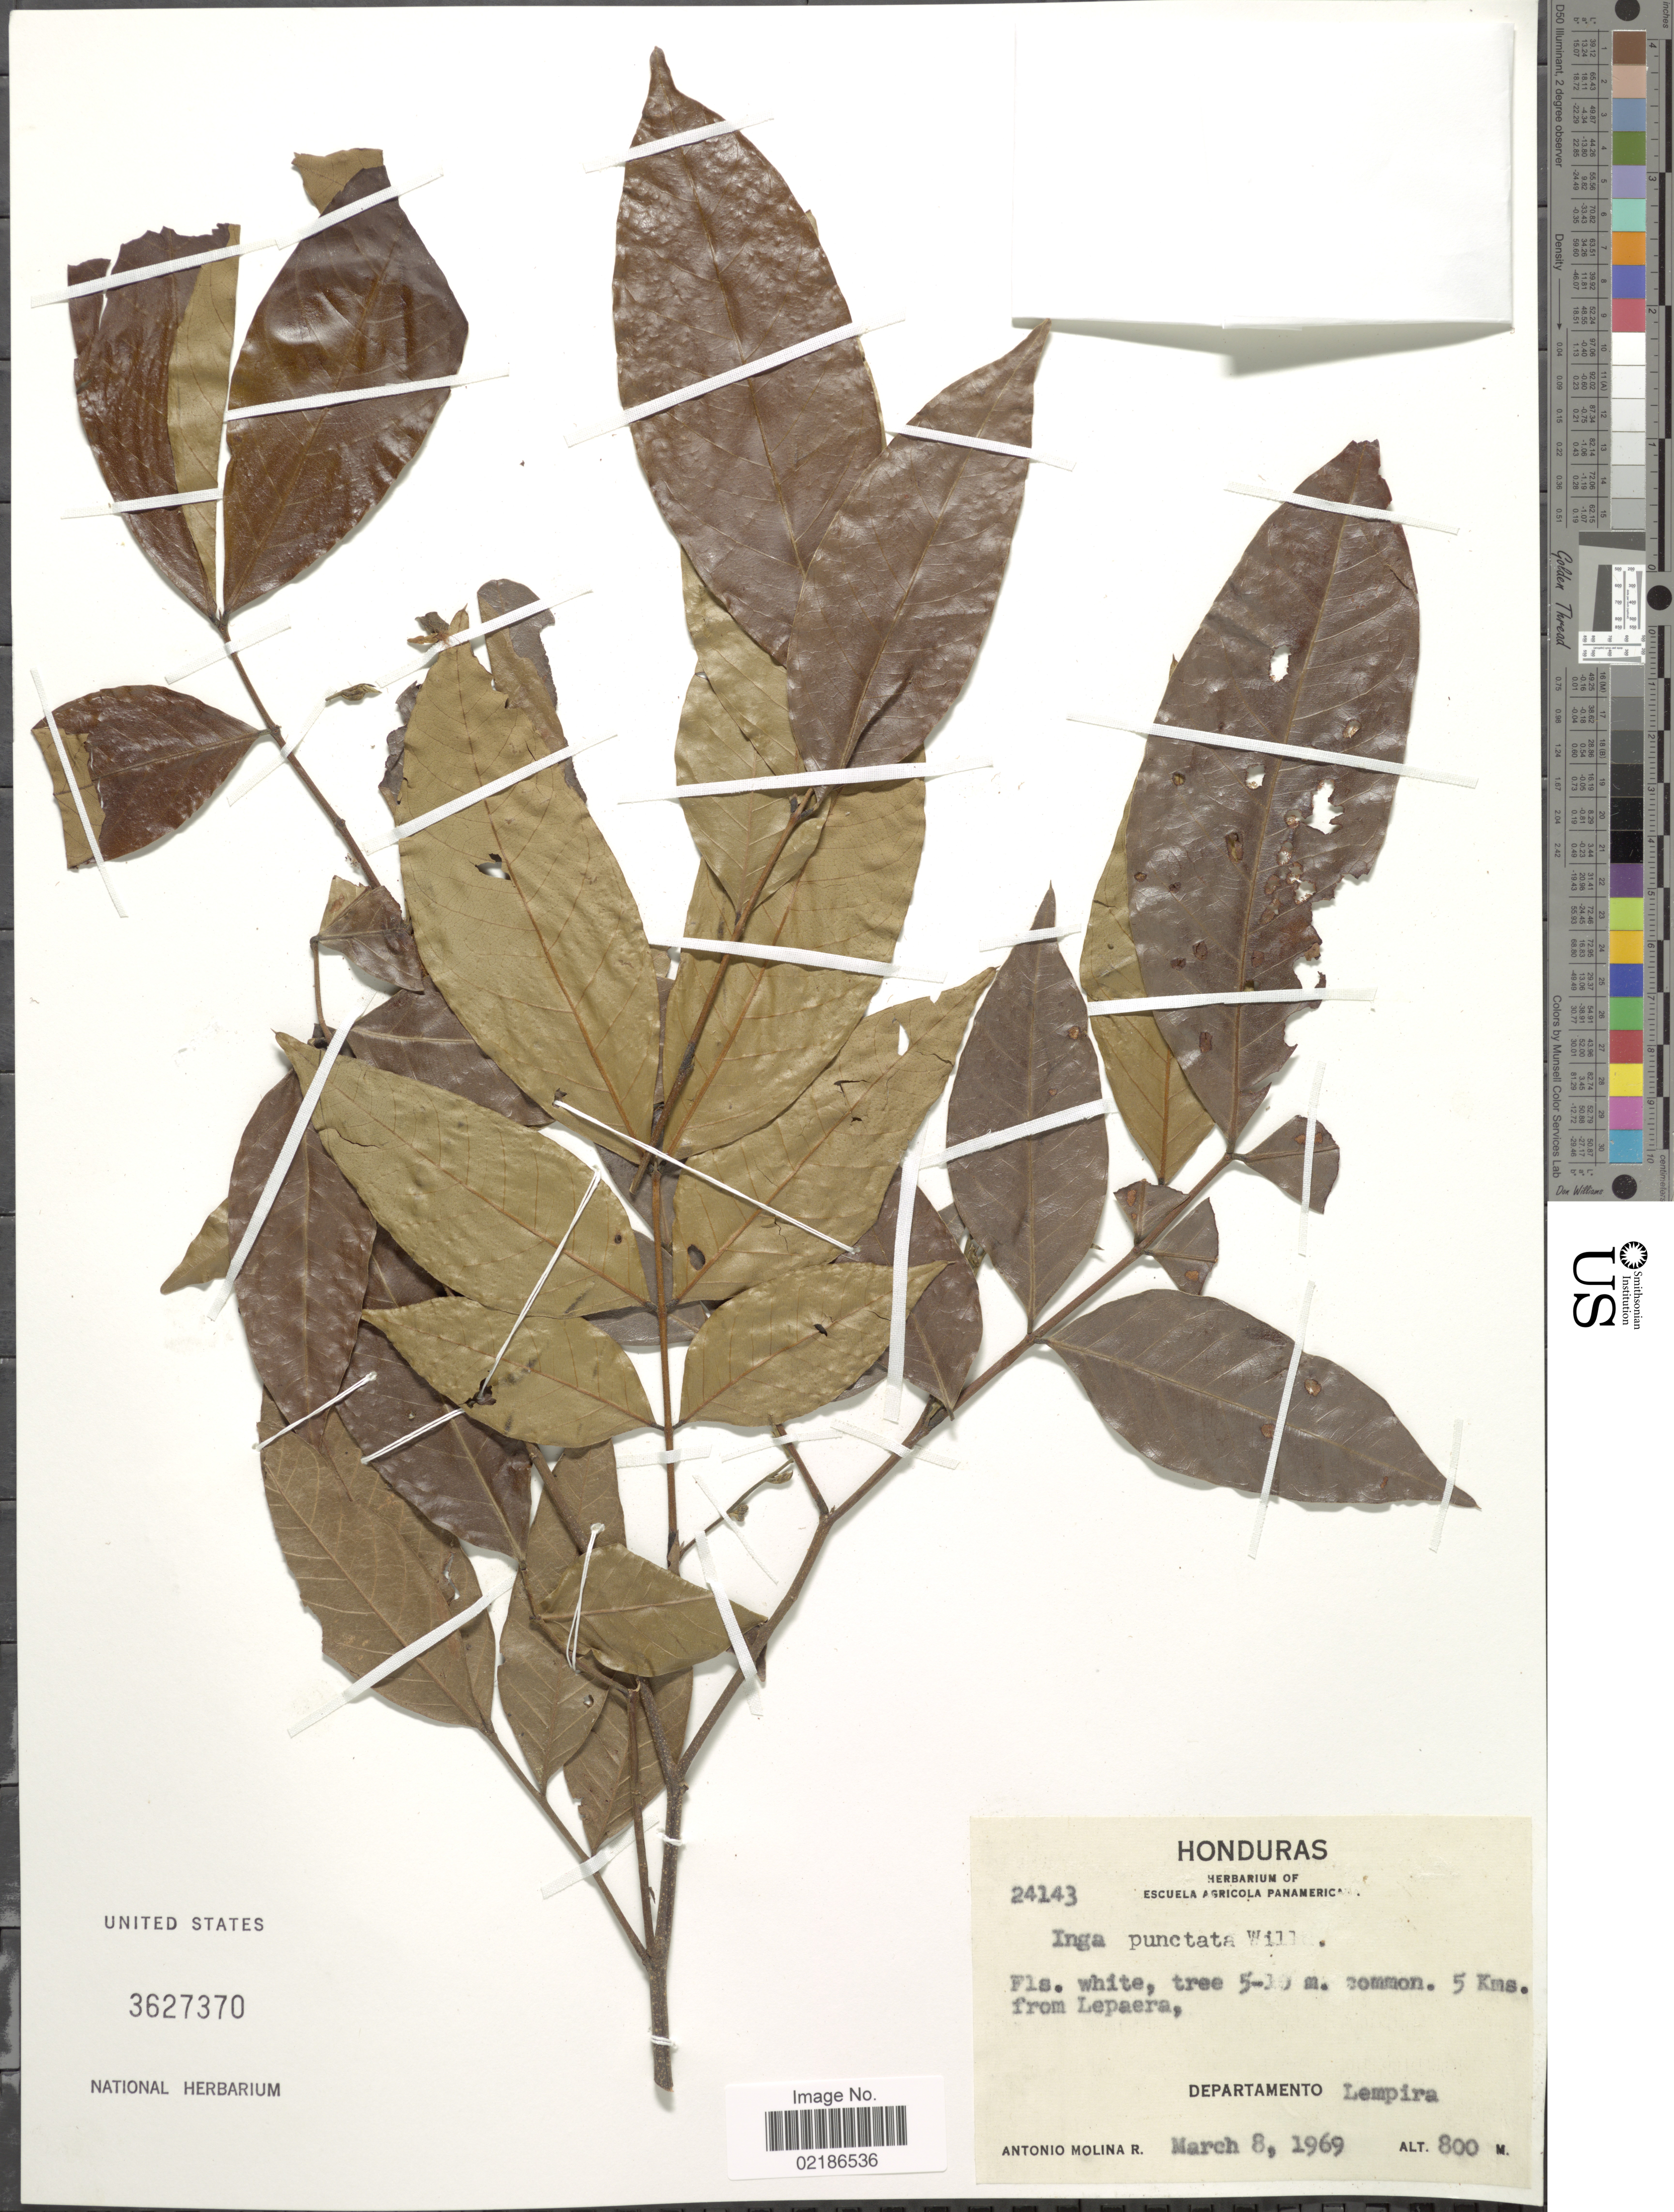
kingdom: Plantae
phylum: Tracheophyta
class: Magnoliopsida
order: Fabales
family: Fabaceae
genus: Inga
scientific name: Inga punctata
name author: Willd.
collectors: A. Molina R.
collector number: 24143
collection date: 1969-03-08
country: Honduras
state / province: Lempira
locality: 5 kms from Lepaera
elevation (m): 800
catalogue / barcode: US 3627370